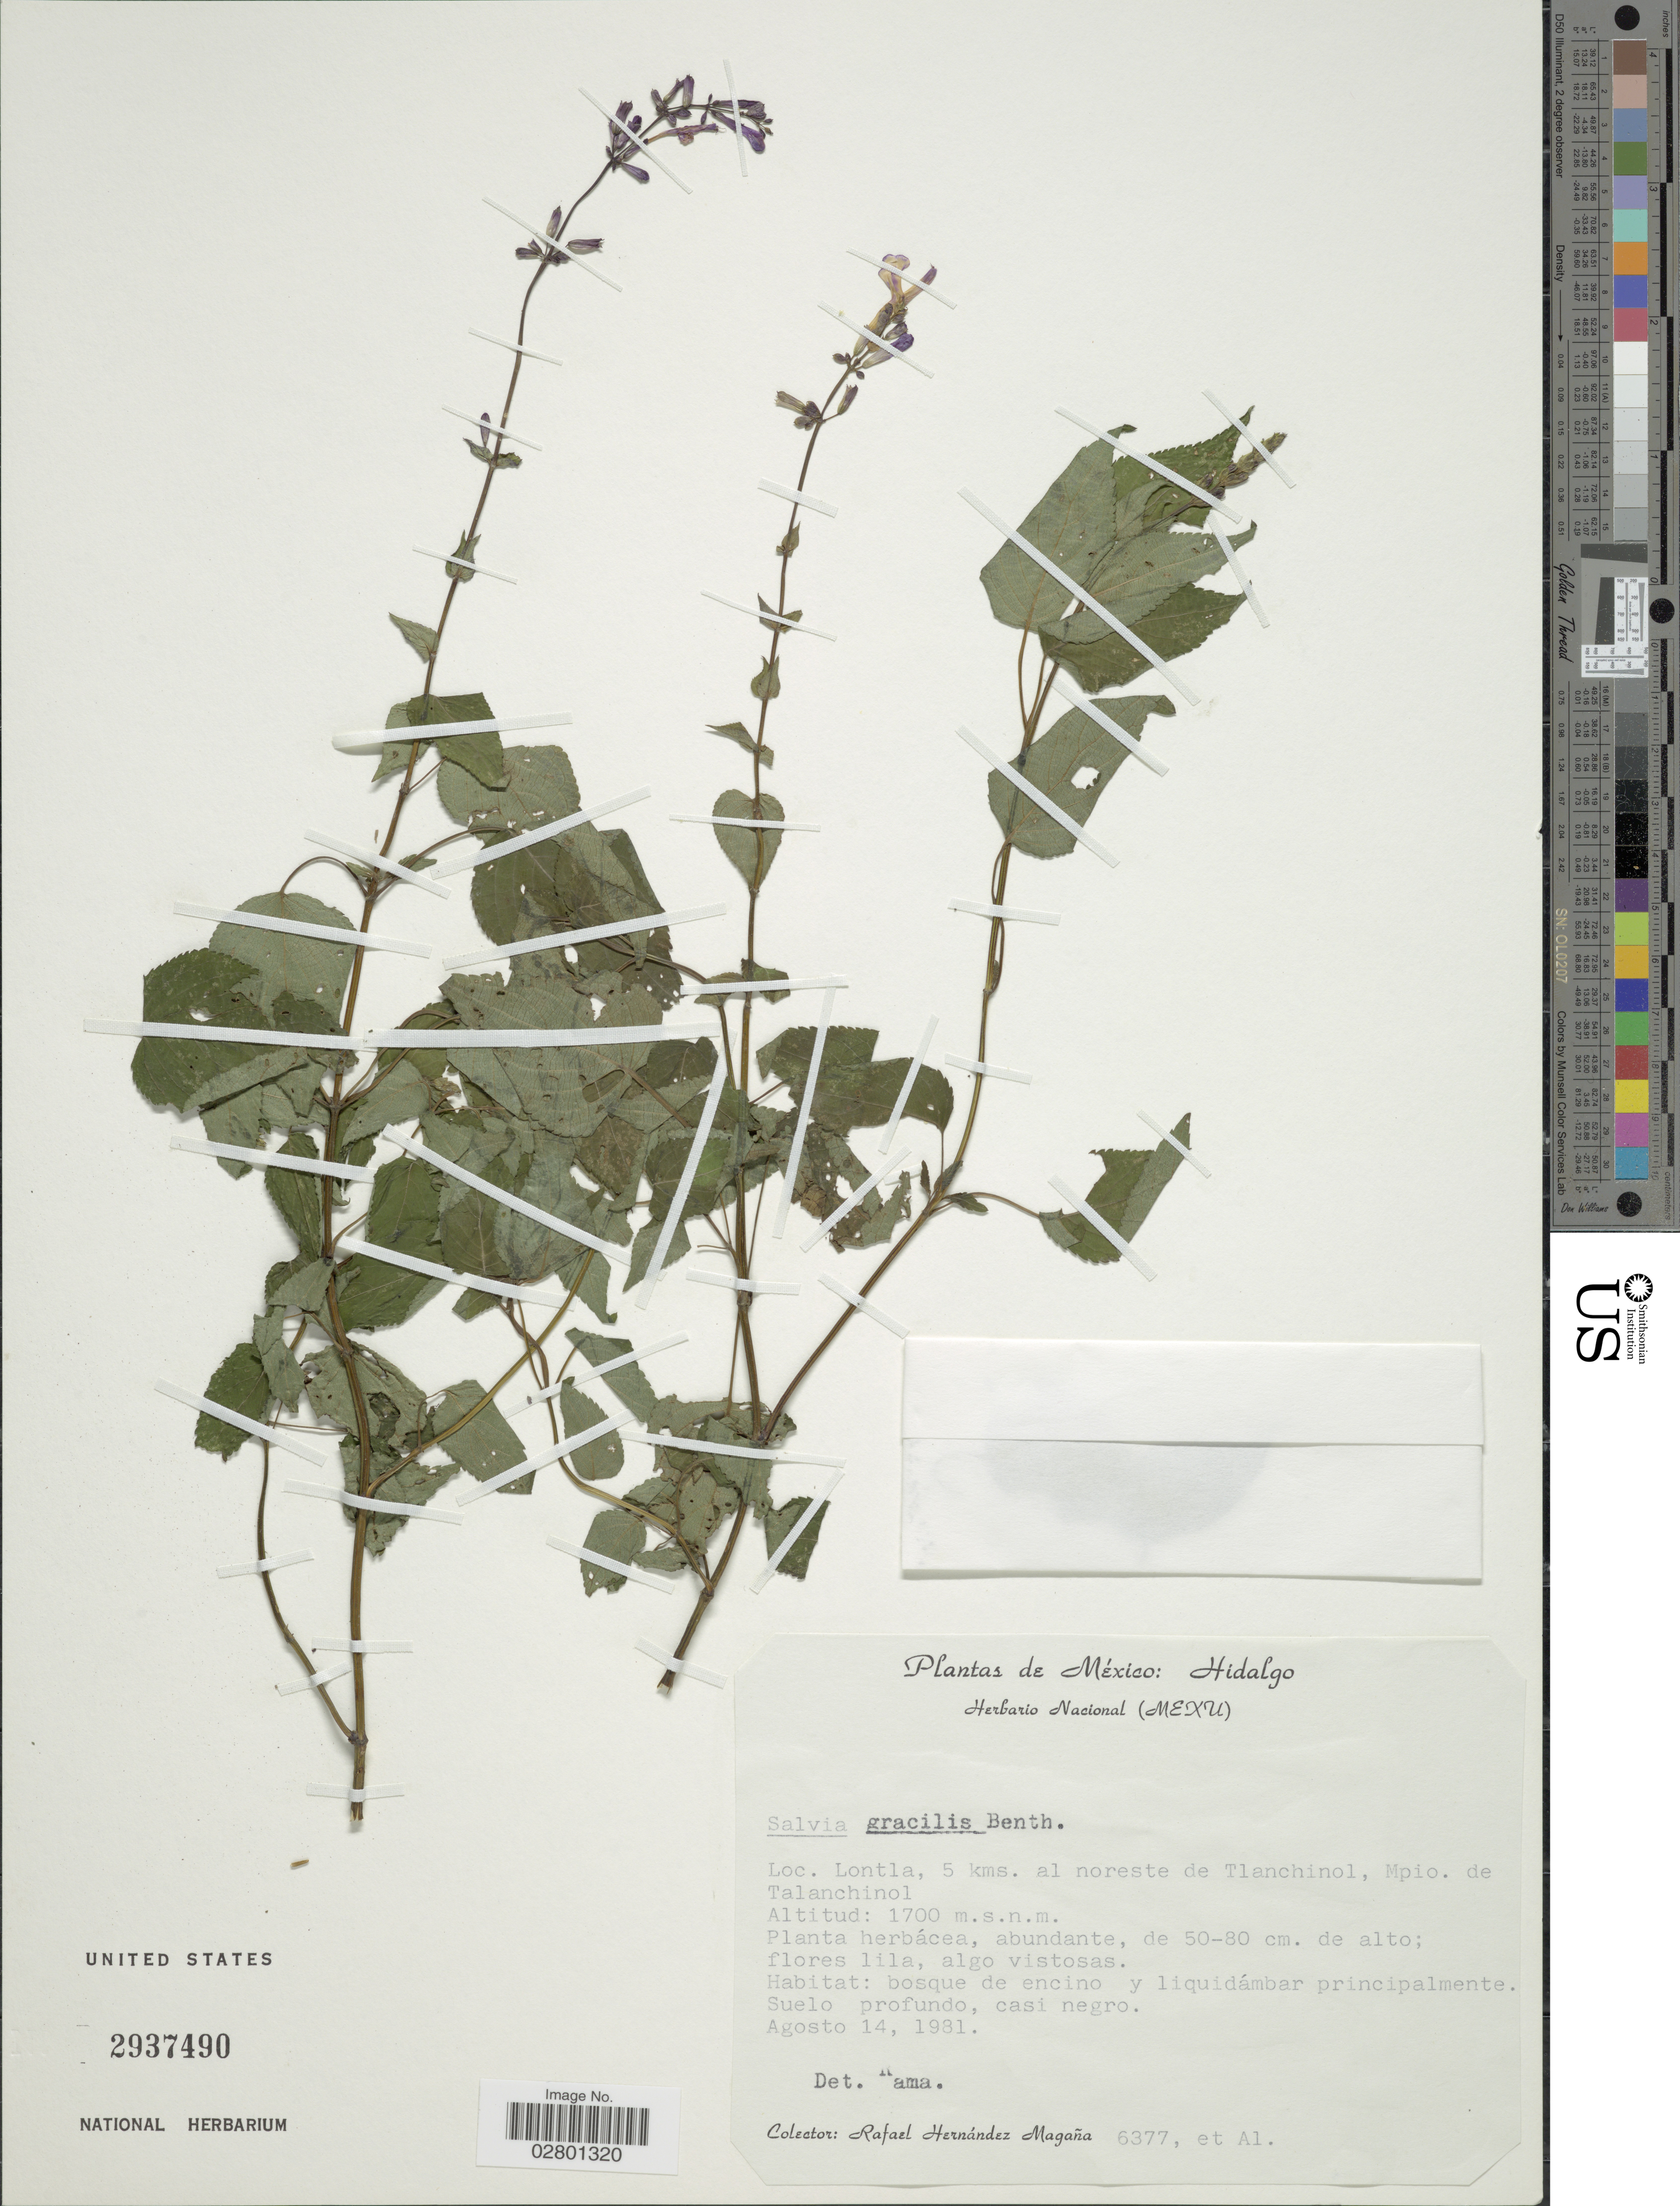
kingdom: Plantae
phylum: Tracheophyta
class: Magnoliopsida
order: Lamiales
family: Lamiaceae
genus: Salvia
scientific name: Salvia gracilis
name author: Benth.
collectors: R. Hernández-M. & et al.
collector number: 6377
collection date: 1981-08-14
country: Mexico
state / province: Hidalgo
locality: Lontla, 5 kms. al noreste de Tlanchinol, Mpio. de Talanchinol.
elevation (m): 1700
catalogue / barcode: US 2937490